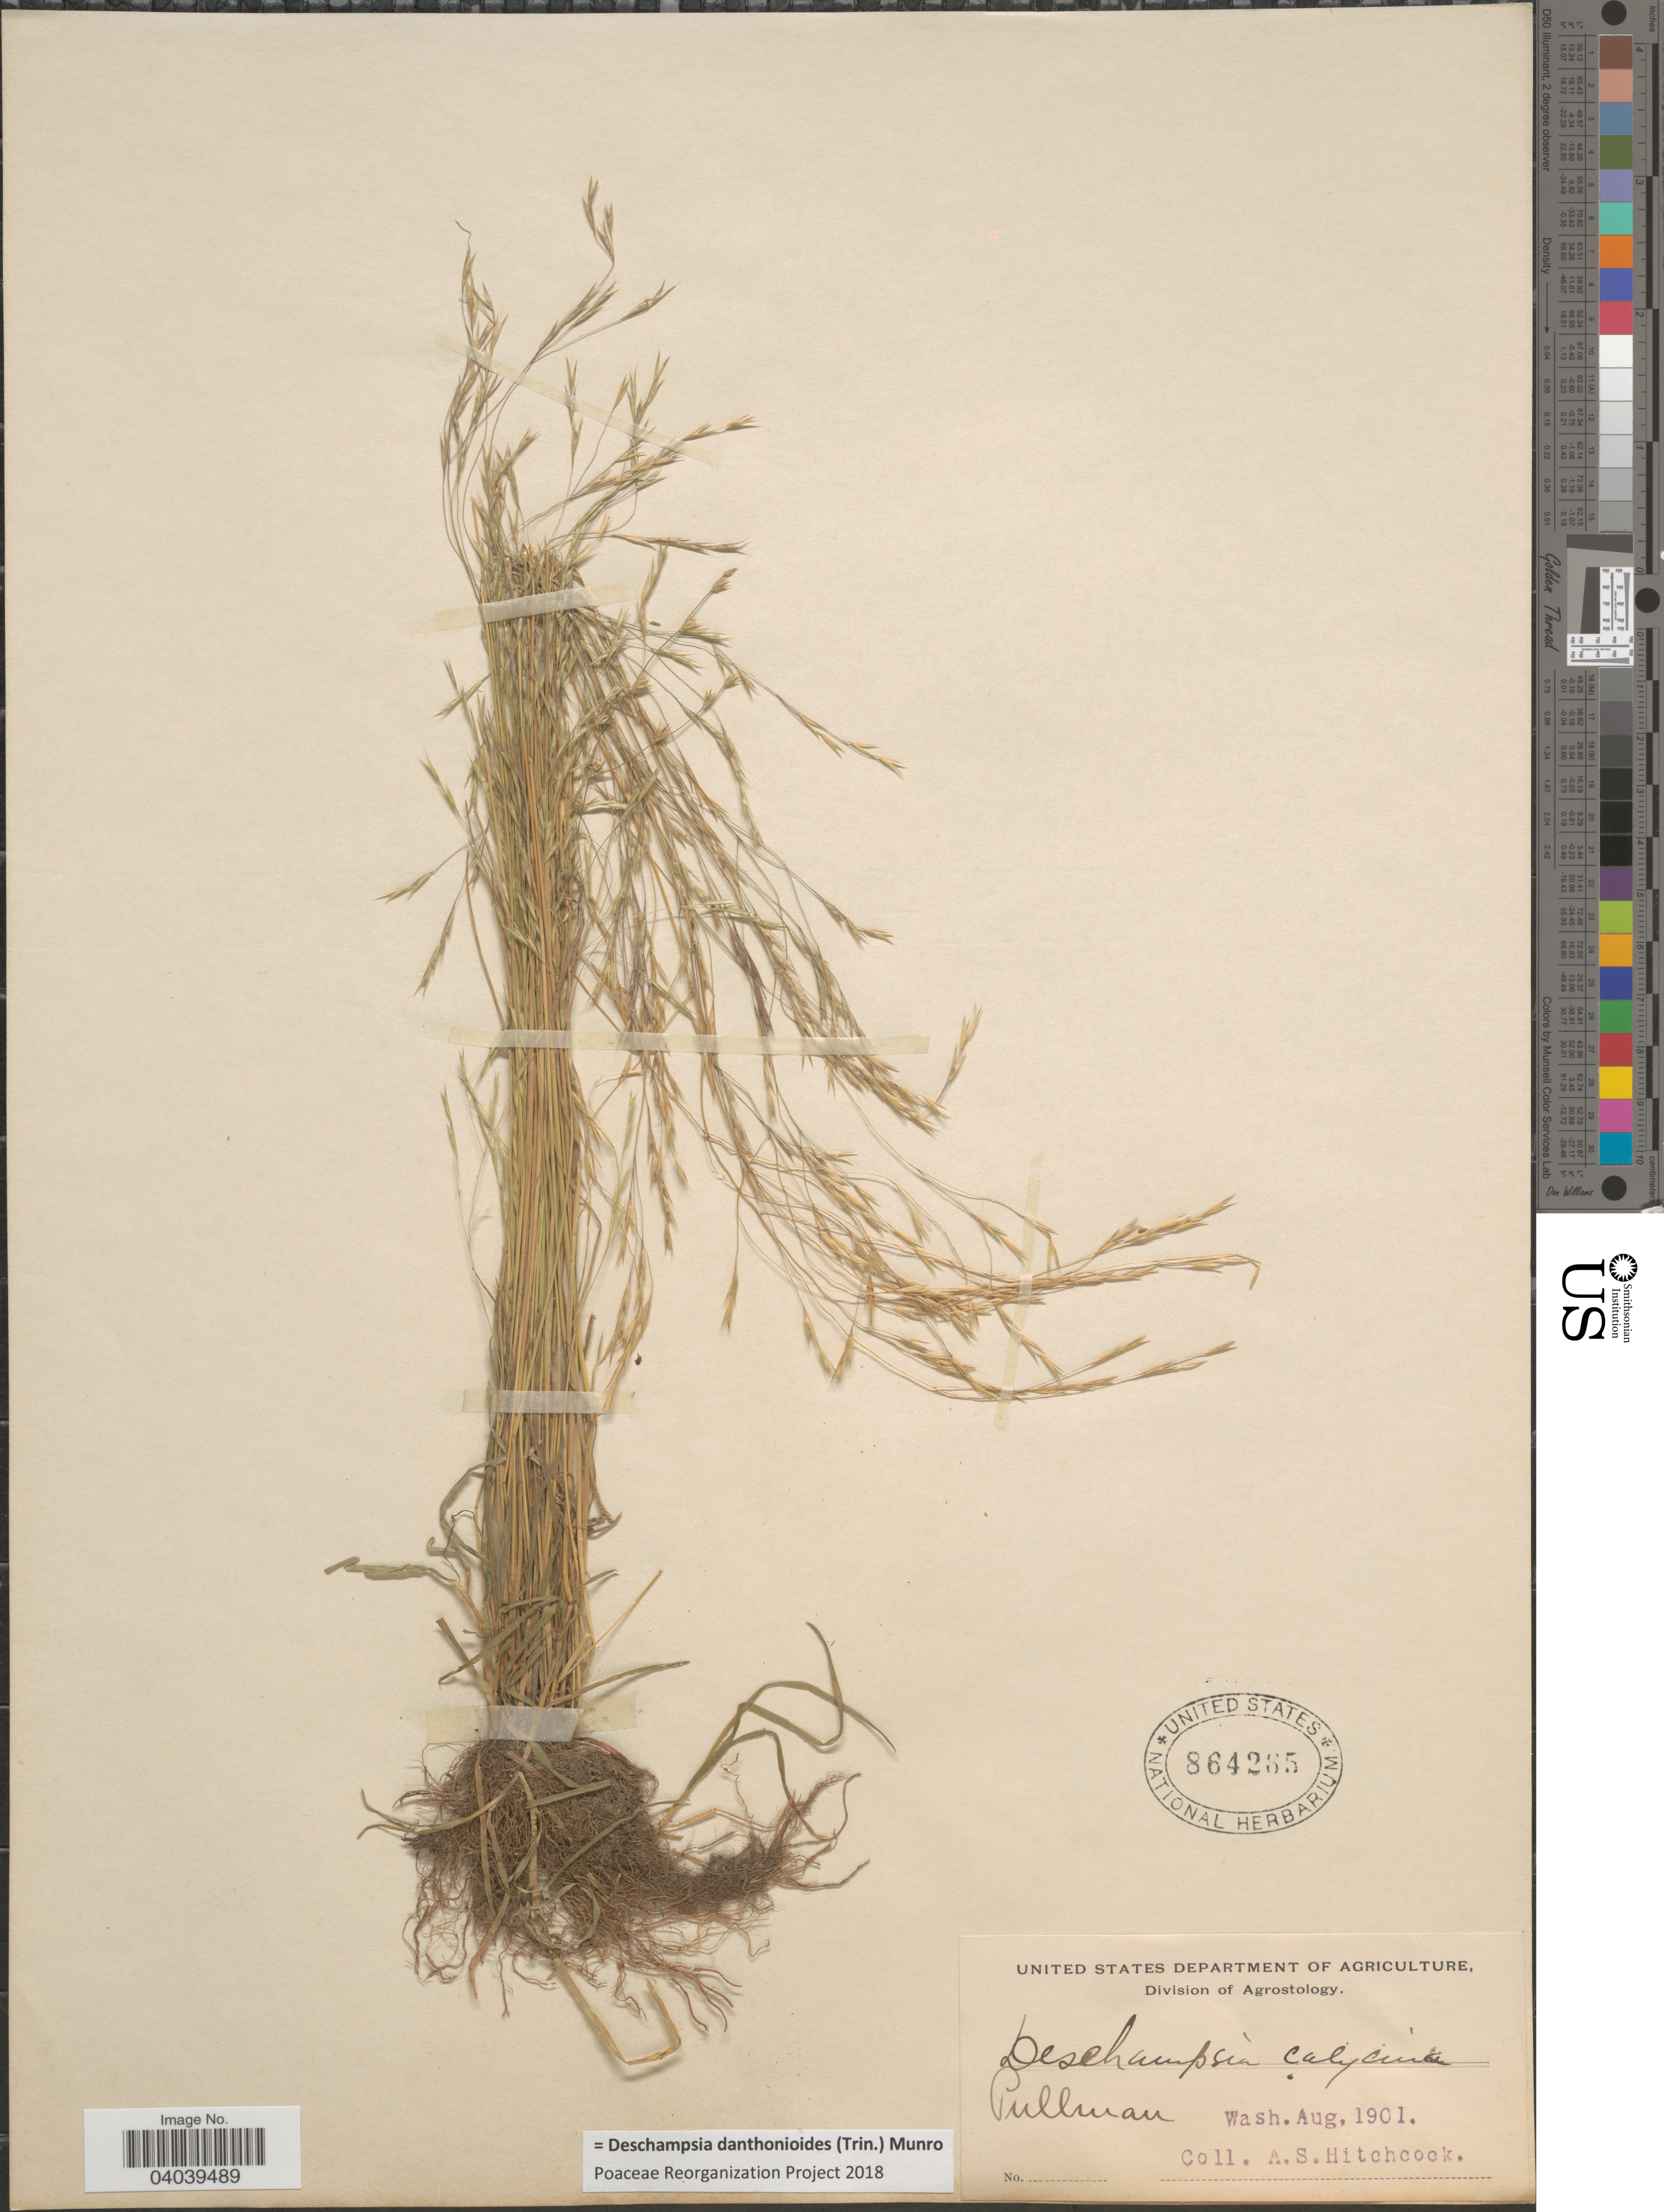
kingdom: Plantae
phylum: Tracheophyta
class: Liliopsida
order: Poales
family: Poaceae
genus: Deschampsia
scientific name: Deschampsia danthonioides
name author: (Trin.) Munro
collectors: A. S. Hitchcock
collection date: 1901-08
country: United States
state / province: Washington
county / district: Whitman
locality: Pullman.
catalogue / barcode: US 864265